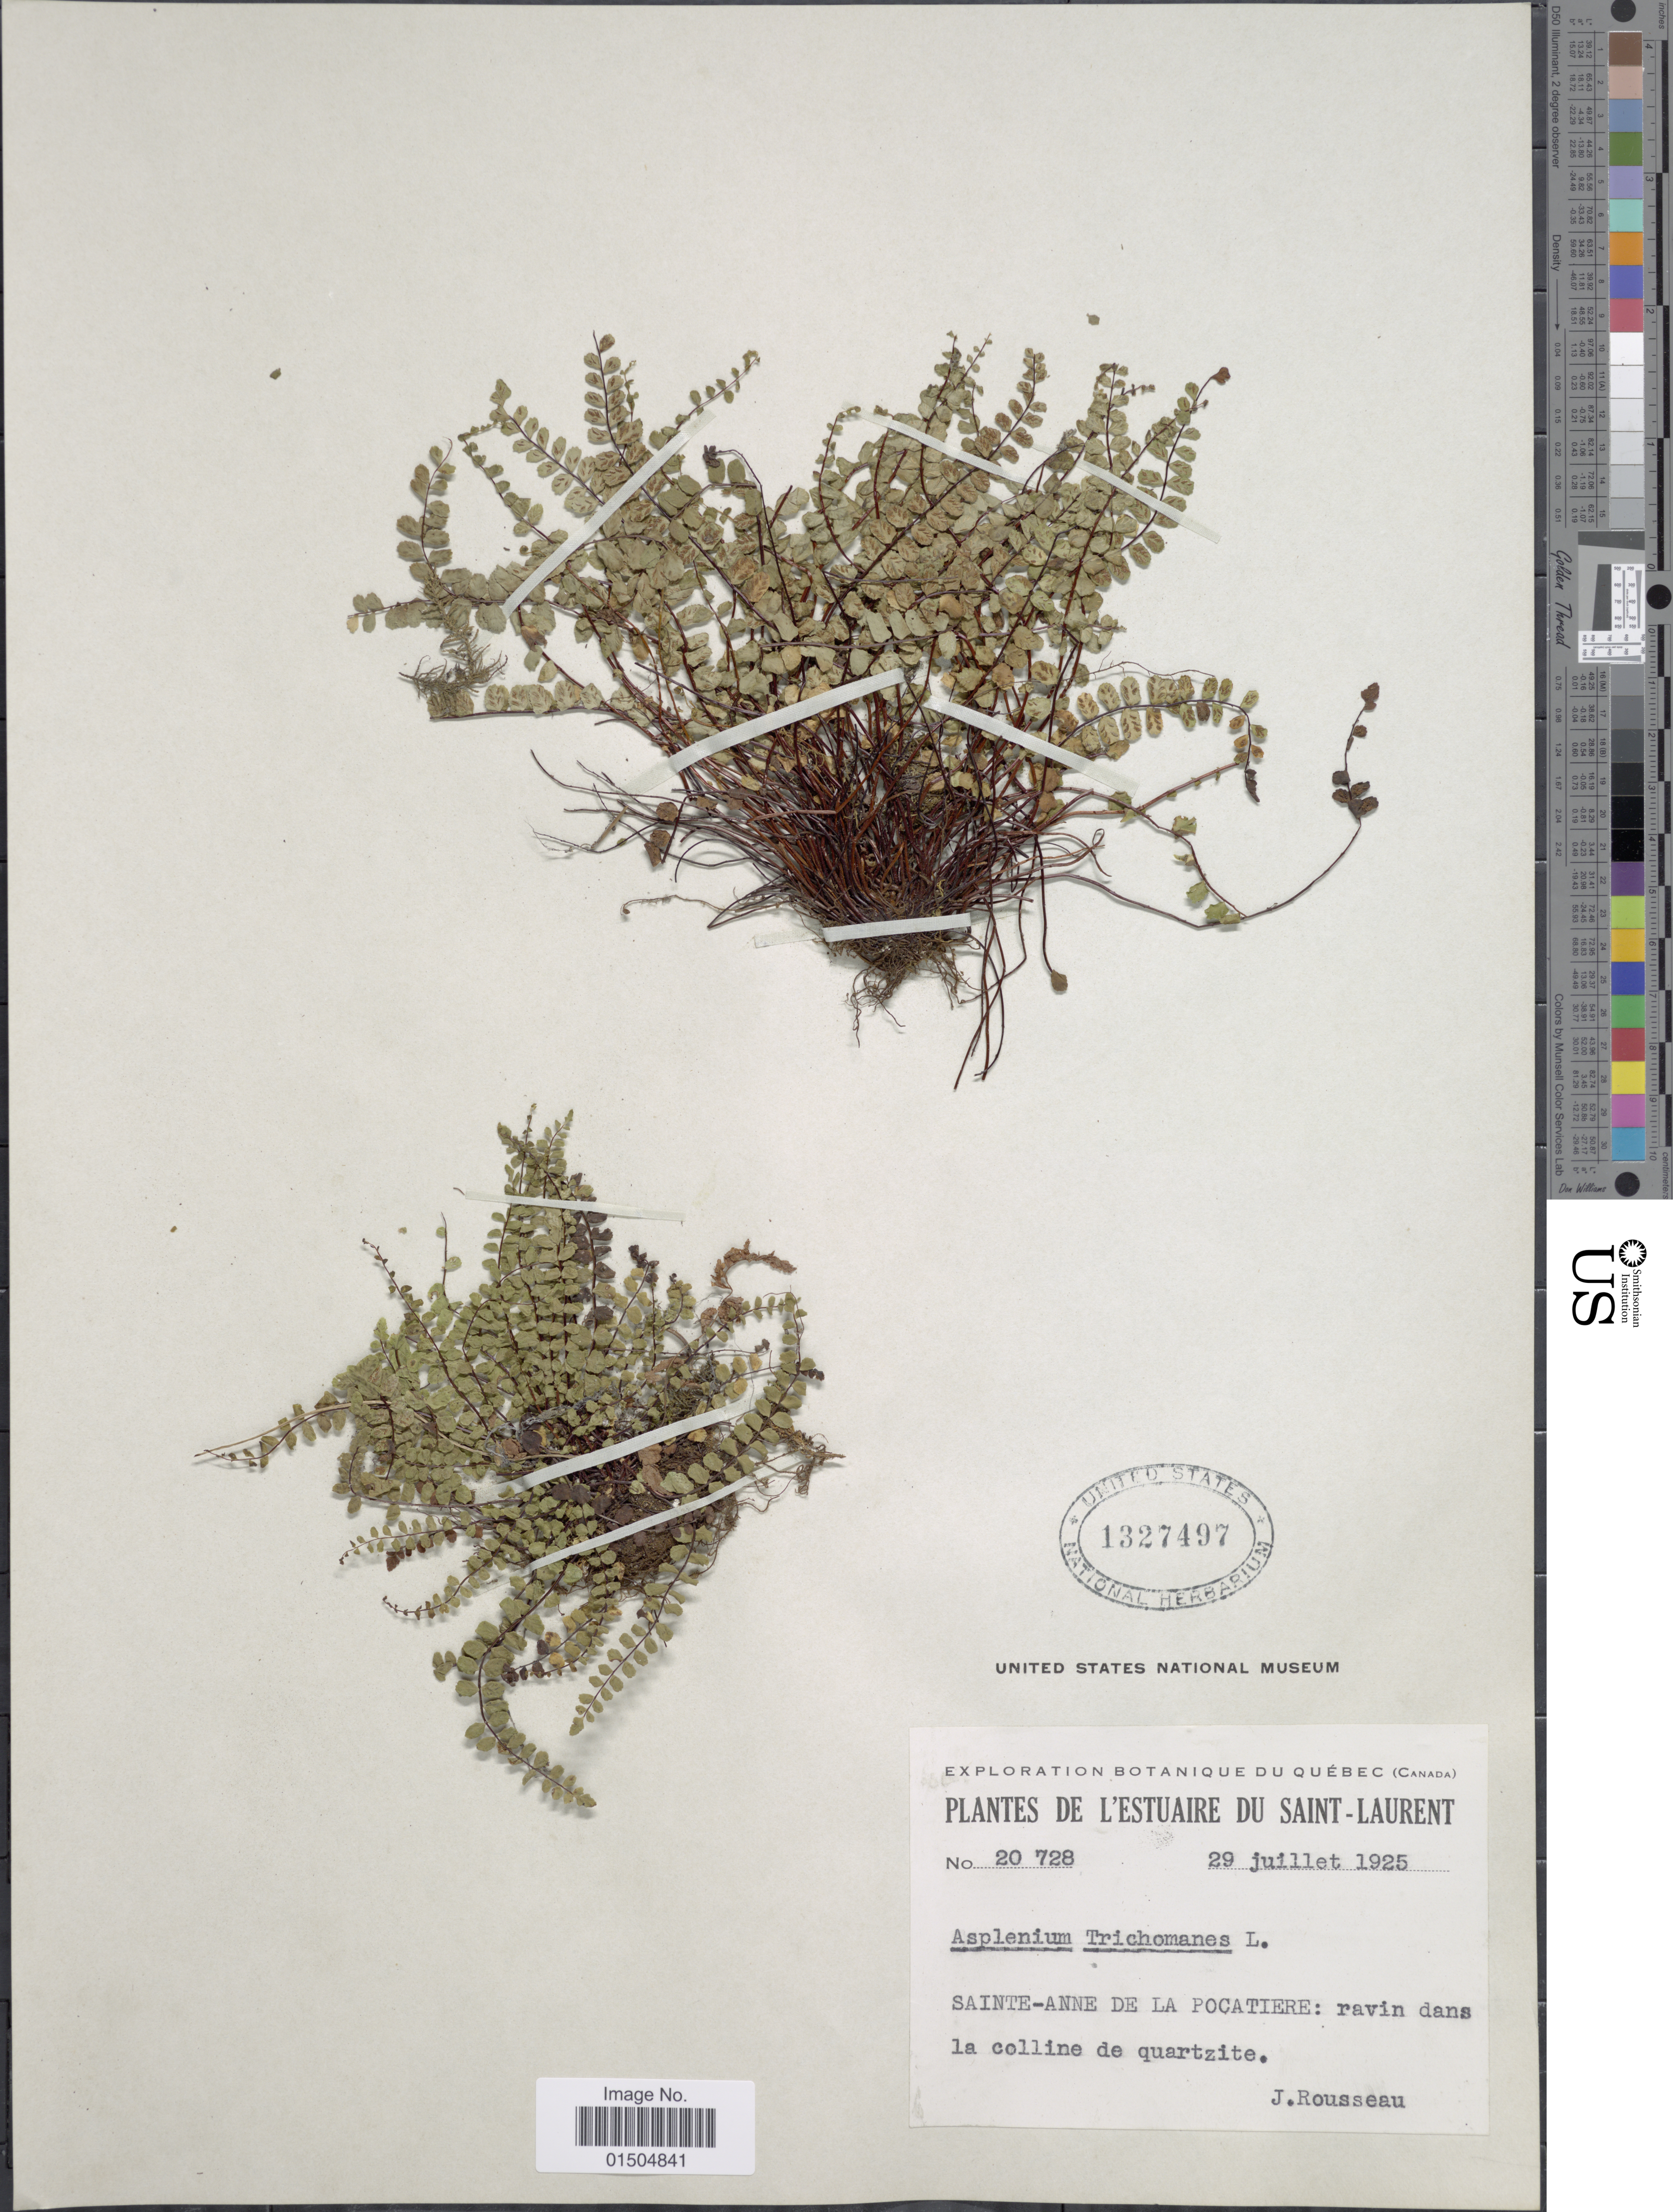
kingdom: Plantae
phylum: Tracheophyta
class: Polypodiopsida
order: Polypodiales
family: Aspleniaceae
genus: Asplenium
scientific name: Asplenium trichomanes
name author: L.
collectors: J. Rousseau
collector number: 20728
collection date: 1925-07-29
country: Canada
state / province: Quebec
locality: L'Estuaire du Saint-Laurent. Sainte-Anne de la Pocatiere: ravin dans la colline de quartzite.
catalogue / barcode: US 1327497